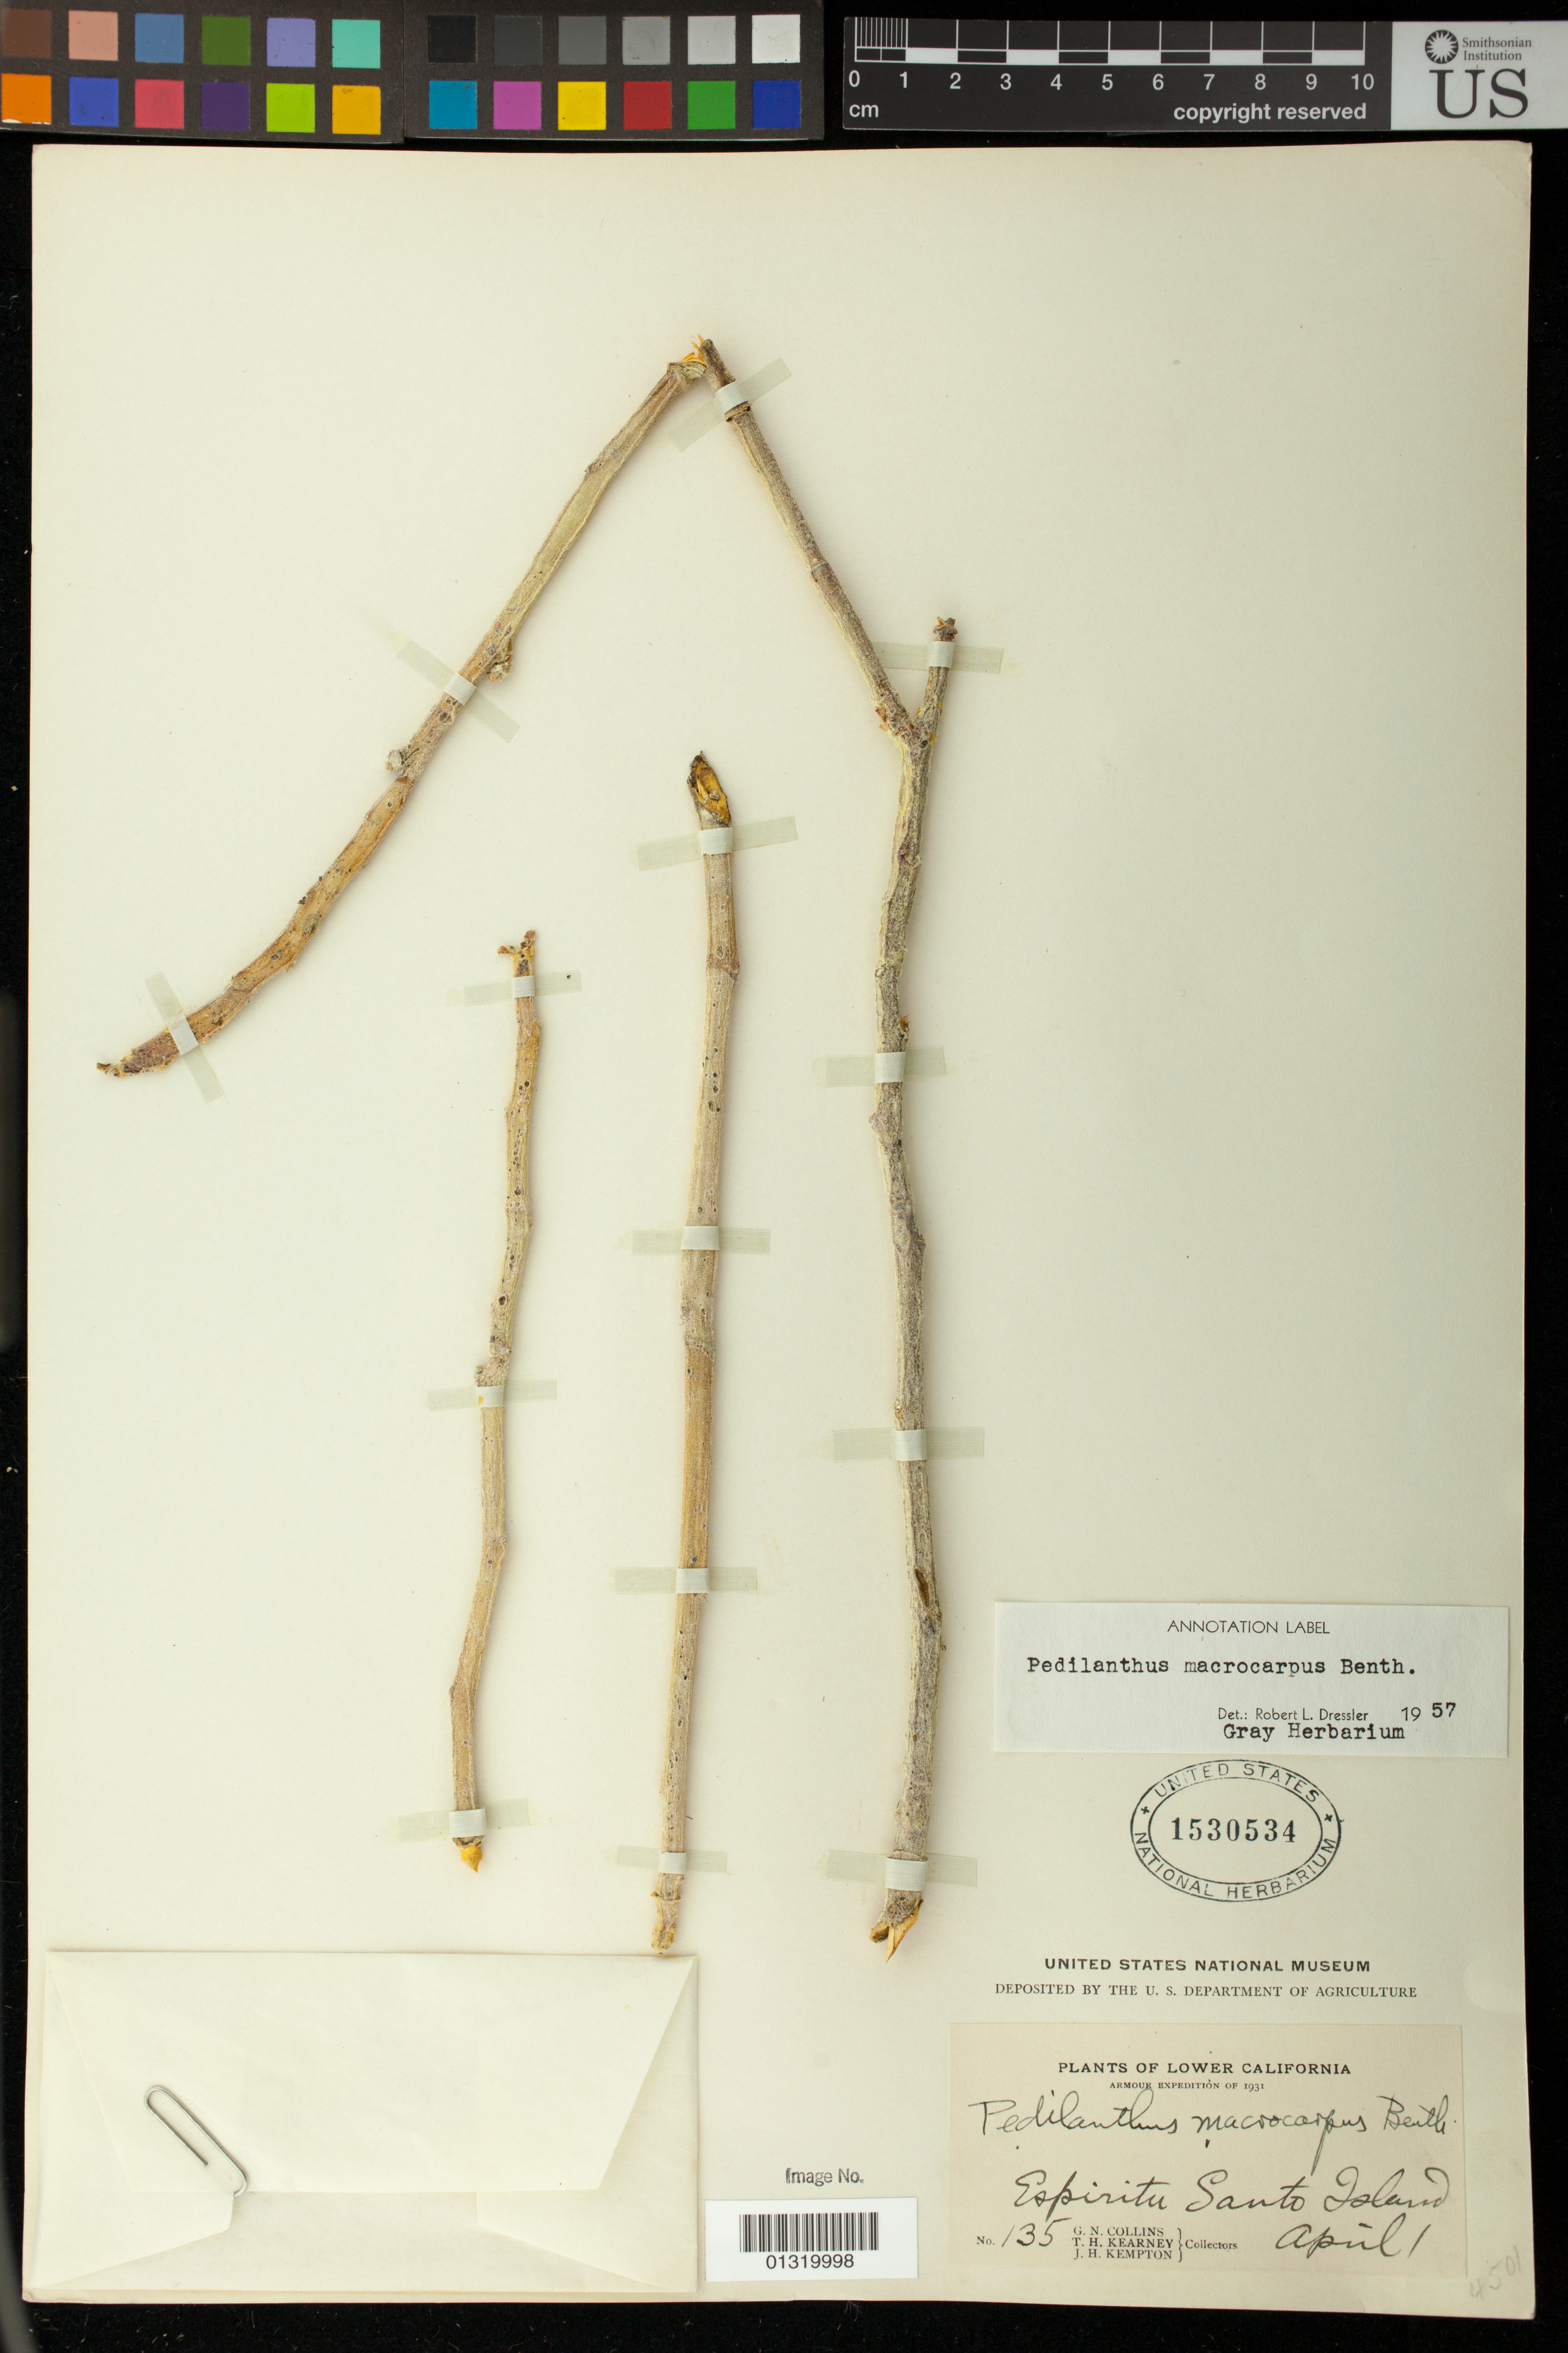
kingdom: Plantae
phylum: Tracheophyta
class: Magnoliopsida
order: Malpighiales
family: Euphorbiaceae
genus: Pedilanthus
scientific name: Pedilanthus macrocarpus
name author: Benth.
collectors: G. N. Collins, T. H. Kearney & J. H. Kempton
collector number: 135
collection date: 1931-04-01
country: Mexico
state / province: Baja California Sur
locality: Espíritu Santo Island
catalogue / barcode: US 1530534